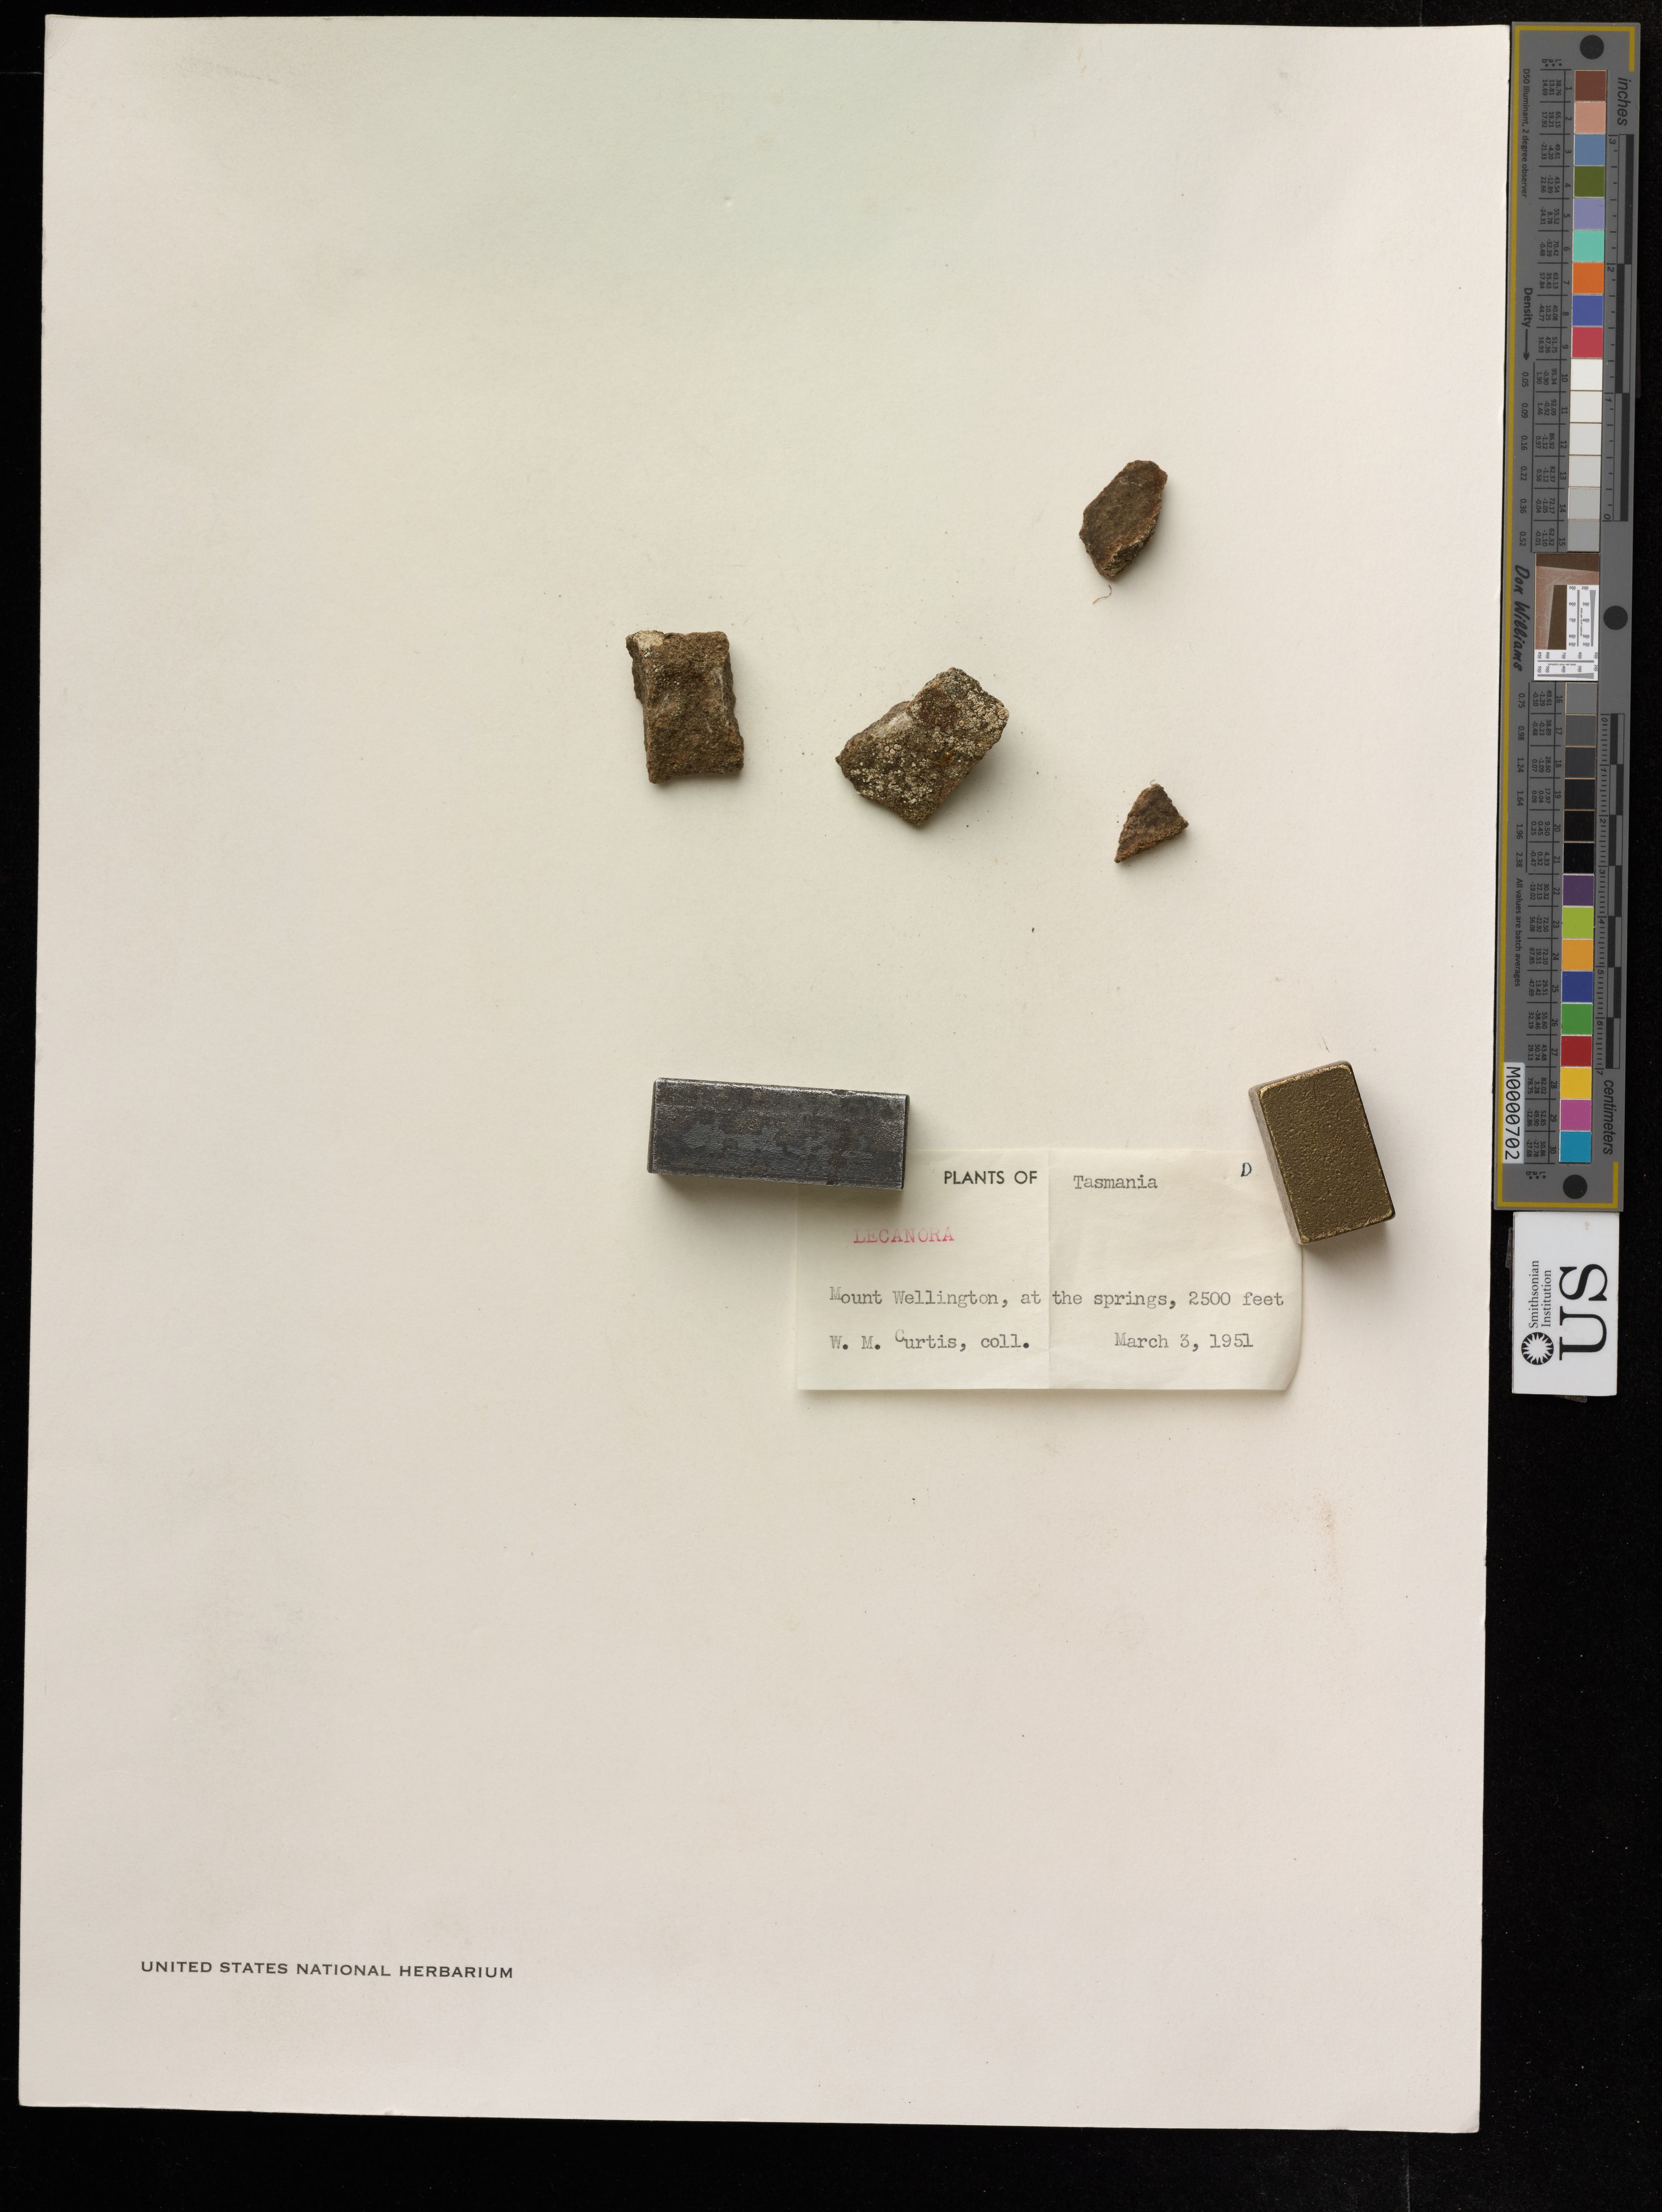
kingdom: Fungi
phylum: Ascomycota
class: Lecanoromycetes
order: Lecanorales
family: Lecanoraceae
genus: Lecanora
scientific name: Lecanora sp.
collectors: W. Curtis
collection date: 1951-03-12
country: Australia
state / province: Tasmania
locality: Mount Wellington, at the springs.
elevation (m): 762